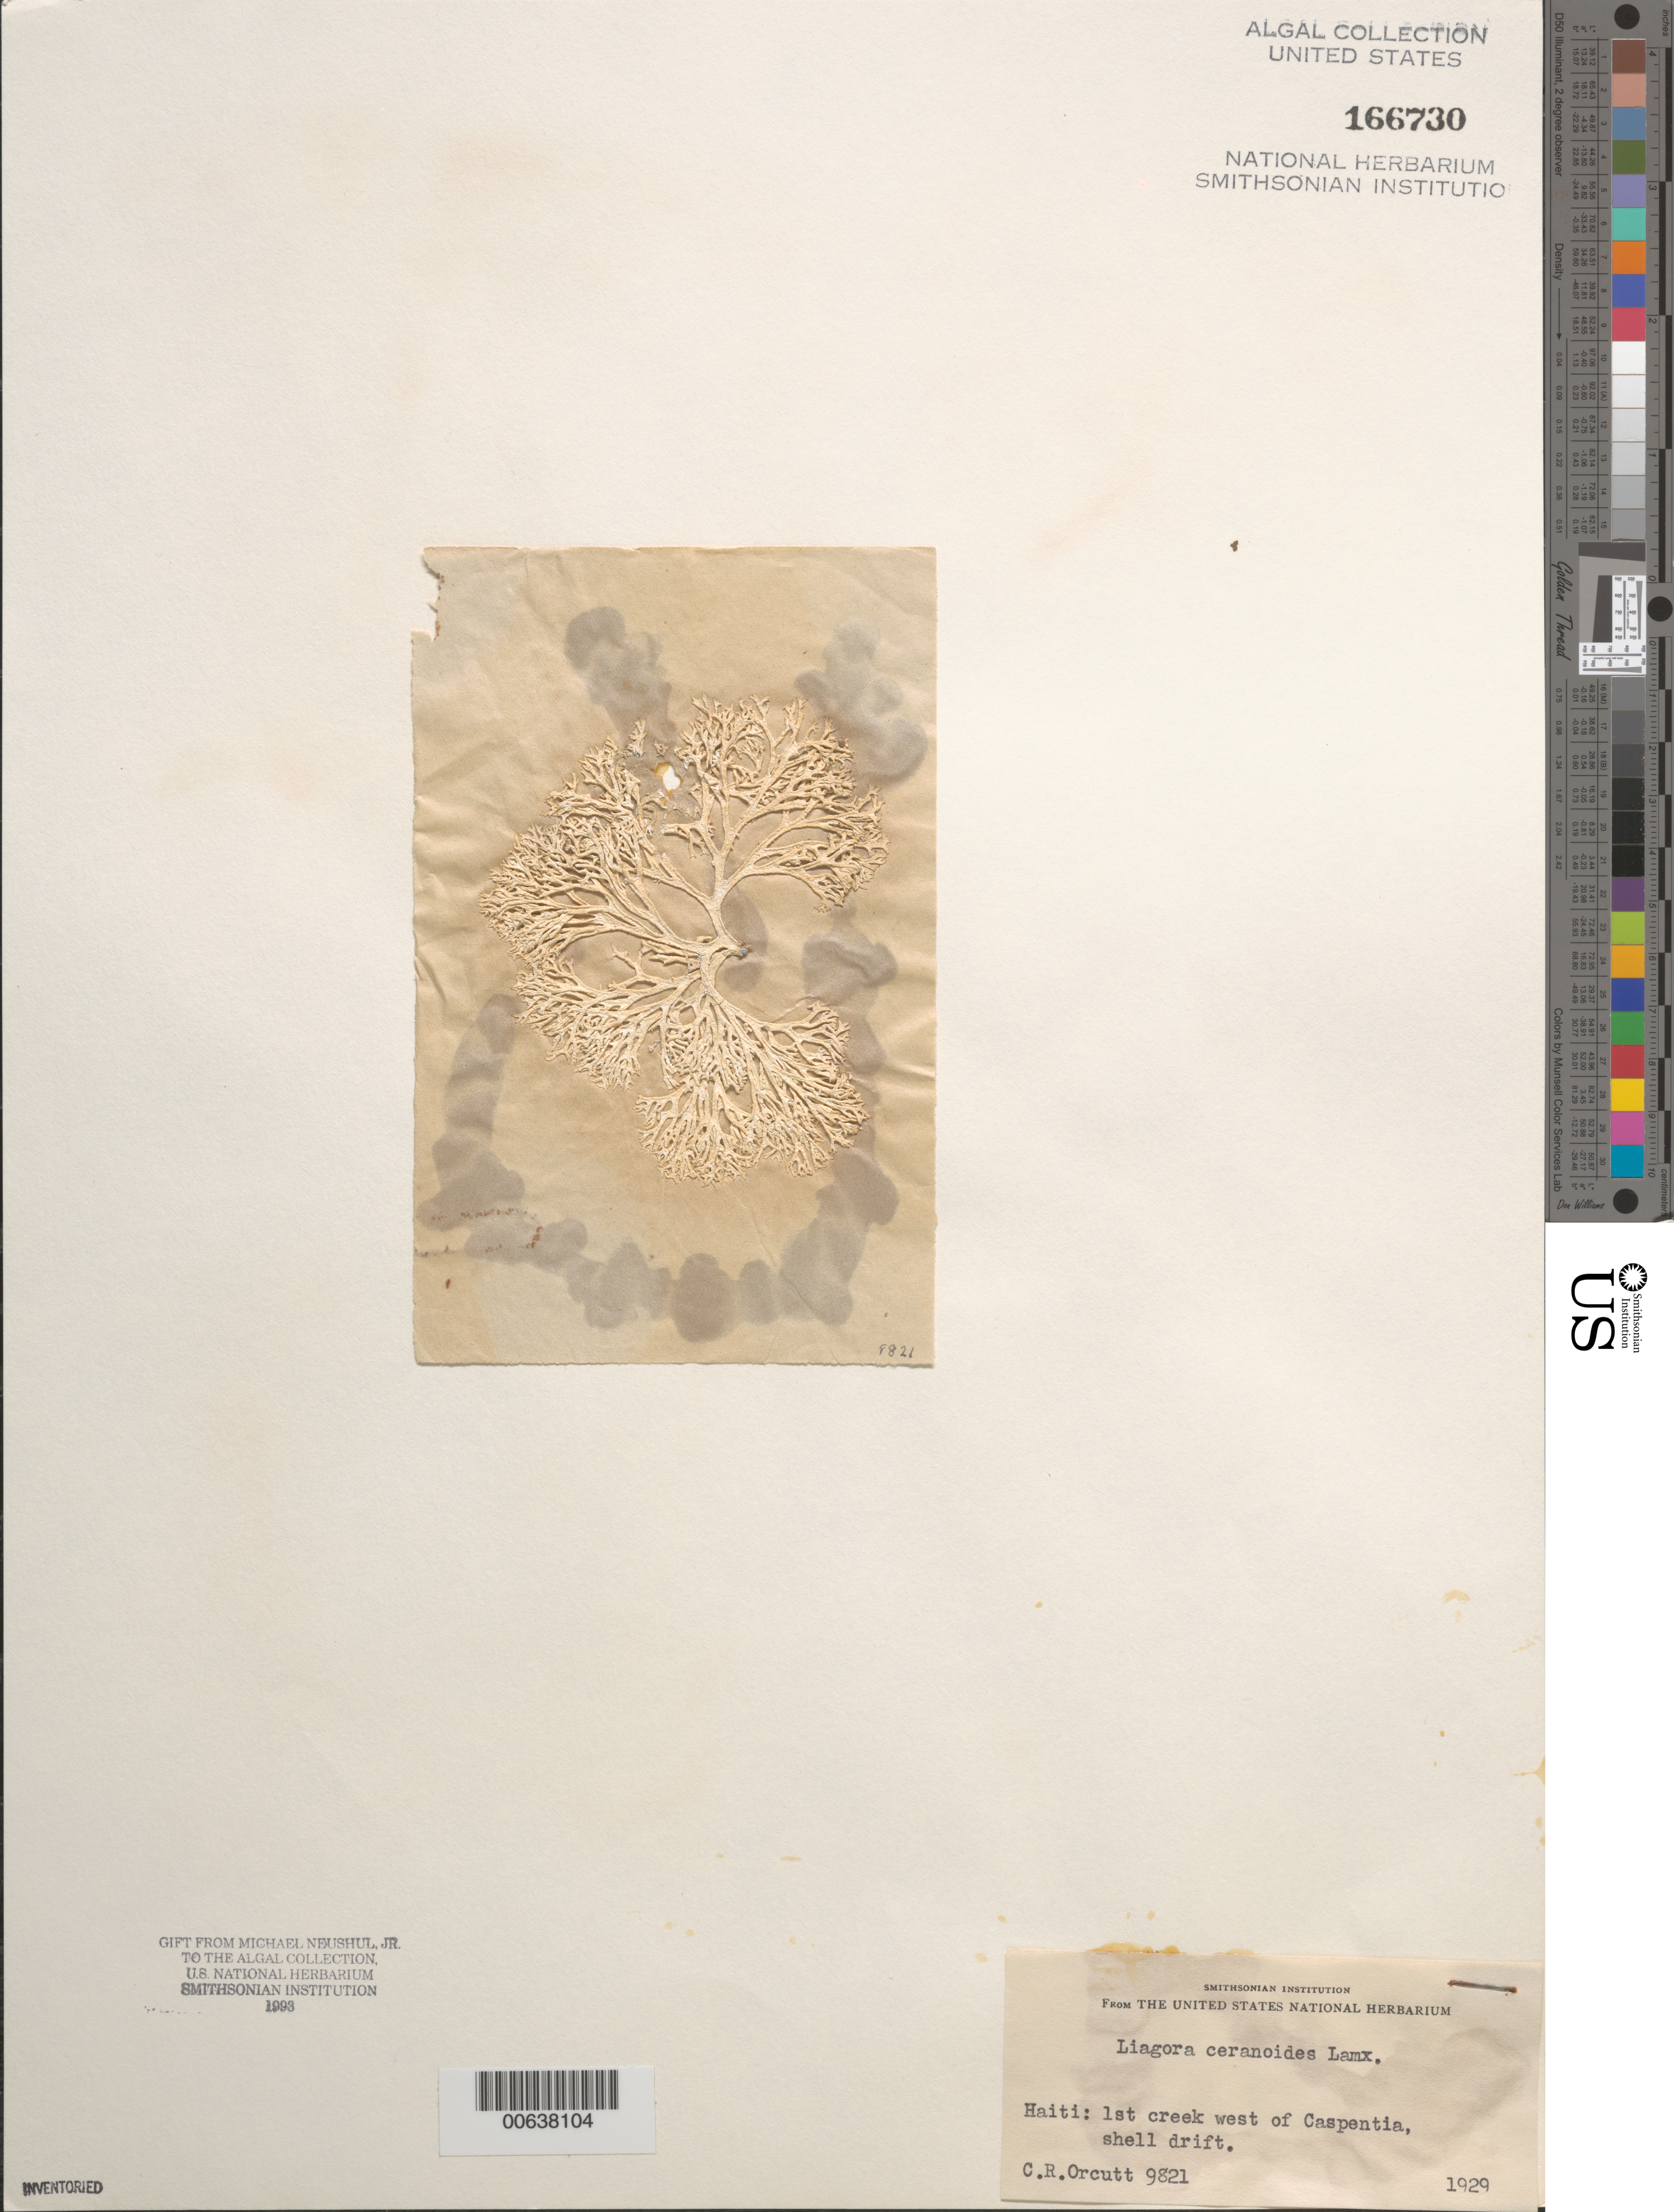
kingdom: Plantae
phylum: Rhodophyta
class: Florideophyceae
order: Nemaliales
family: Liagoraceae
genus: Liagora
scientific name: Liagora ceranoides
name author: J.V.Lamouroux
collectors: C. R. Orcutt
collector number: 9821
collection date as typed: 1929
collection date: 1929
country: Haiti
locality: First creek west of Caspentia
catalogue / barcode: US 166730